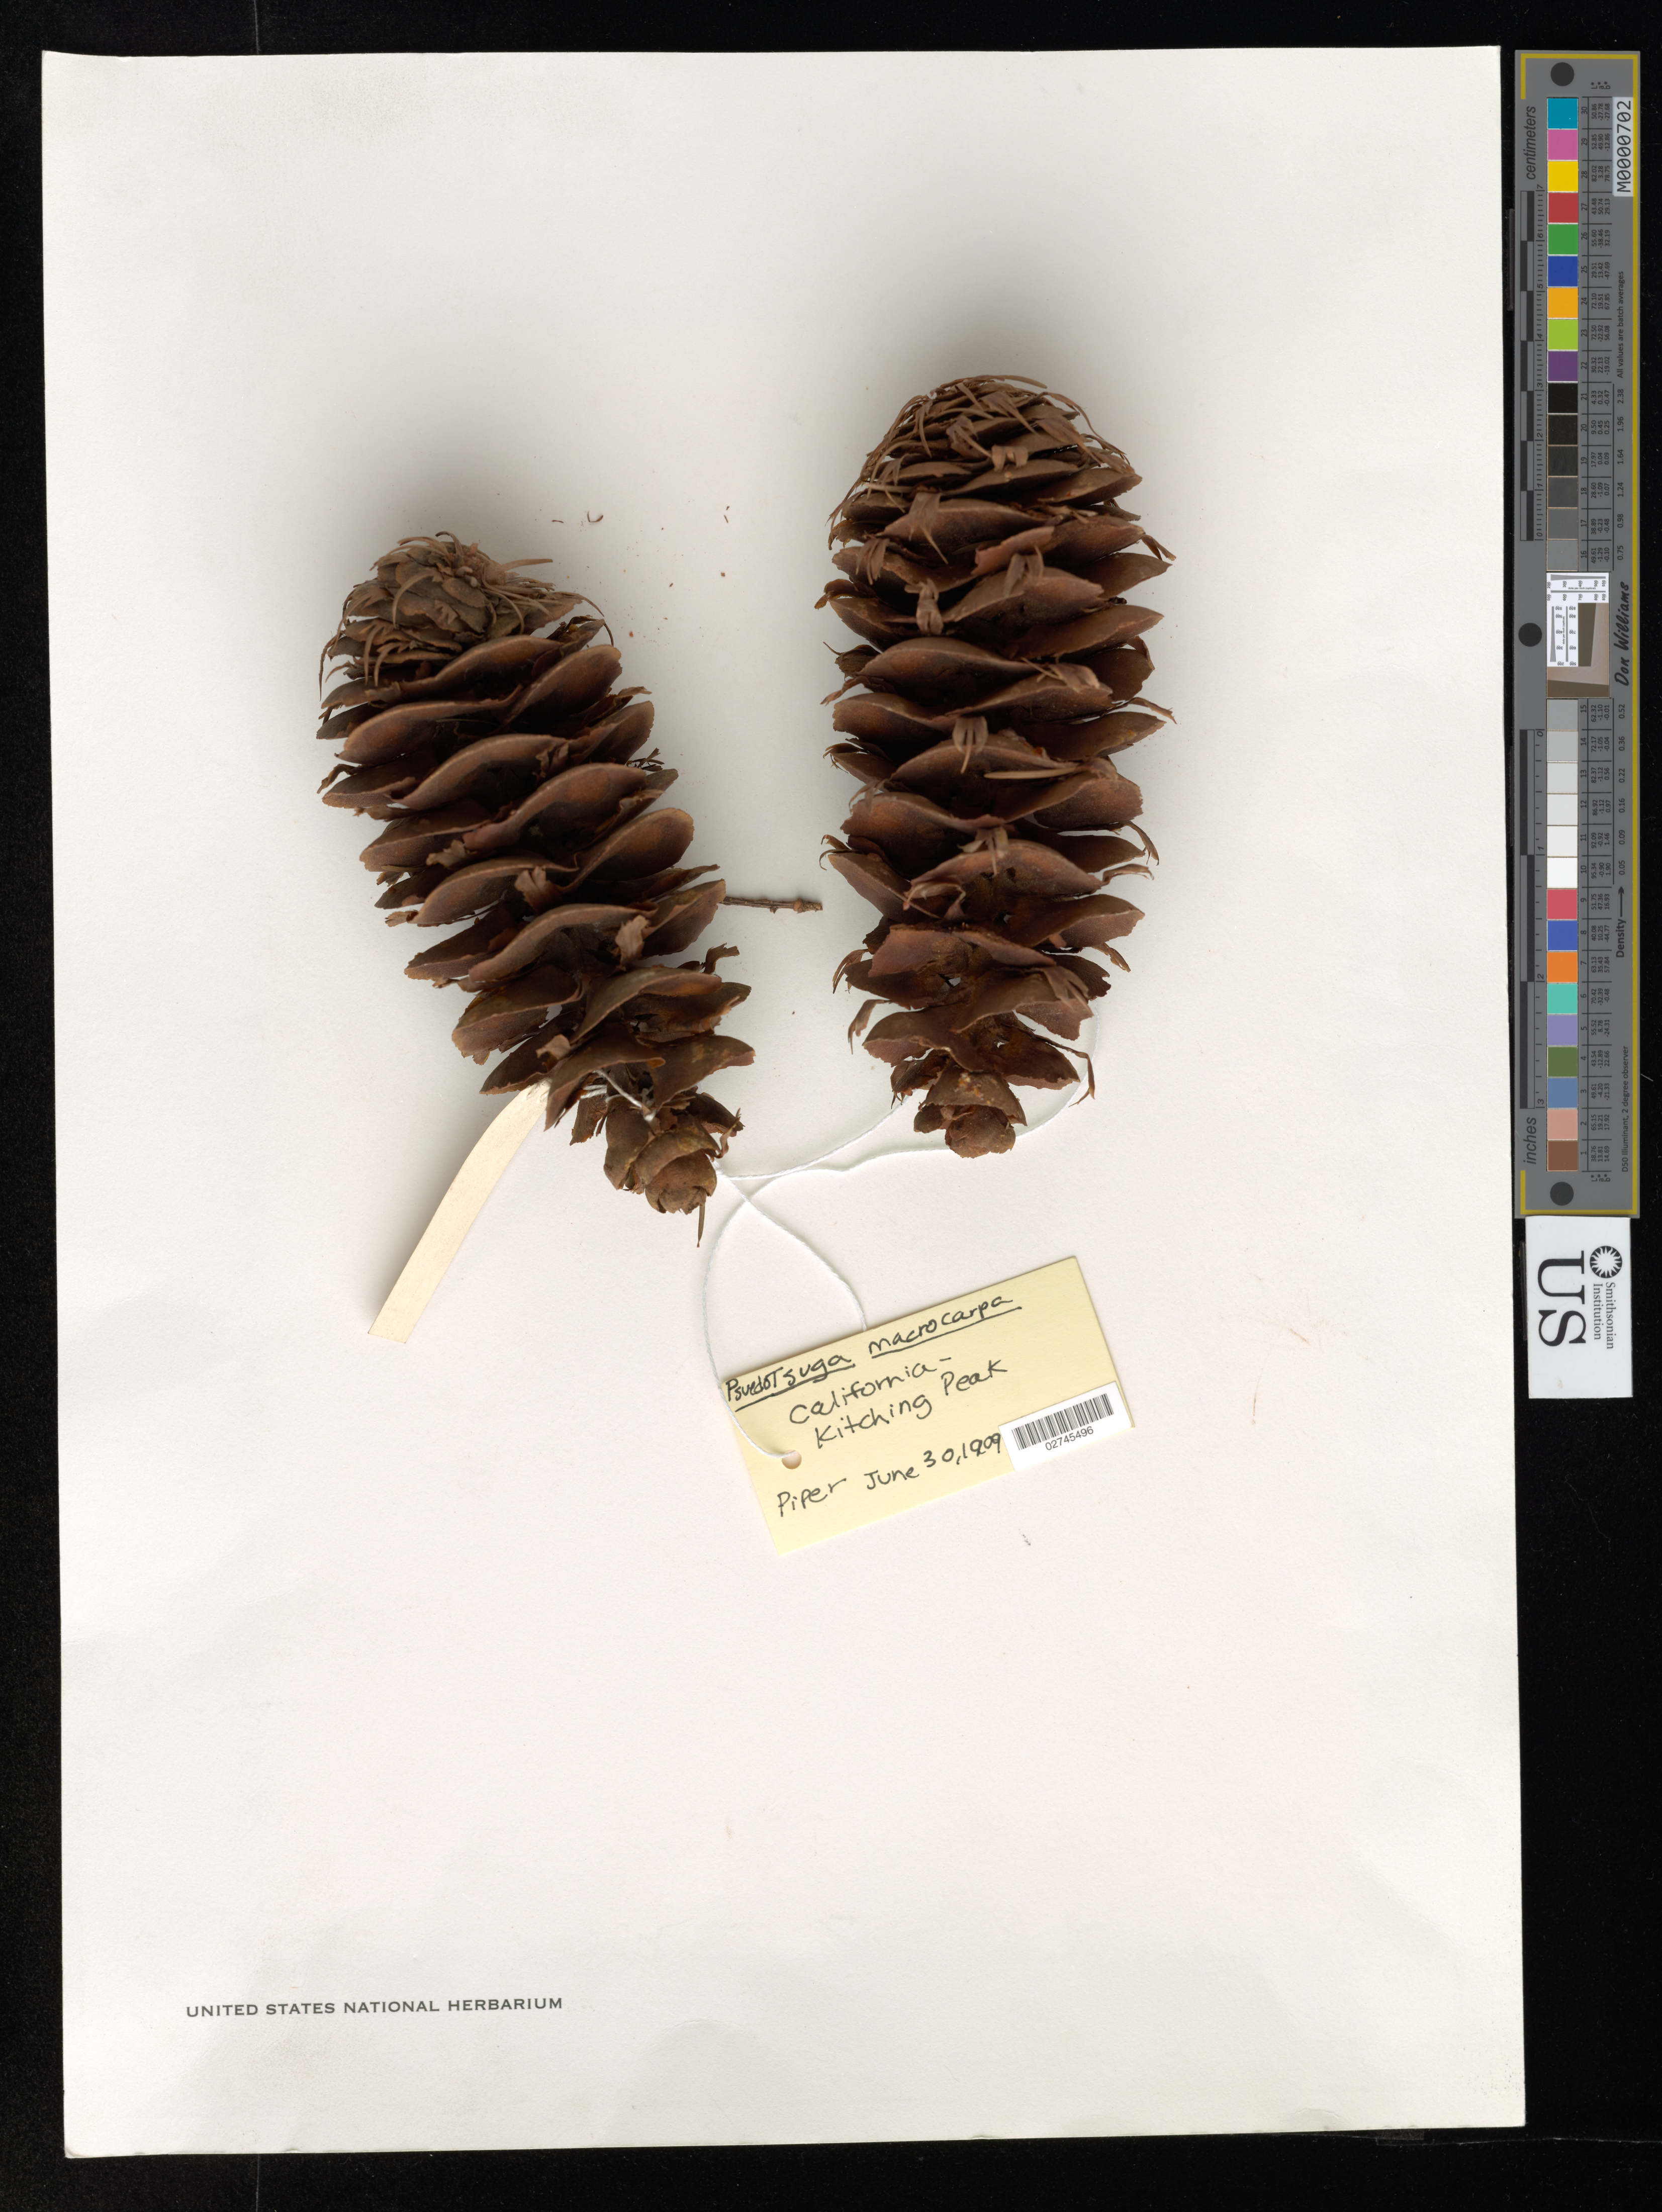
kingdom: Plantae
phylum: Tracheophyta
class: Pinopsida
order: Pinales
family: Pinaceae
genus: Pseudotsuga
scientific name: Pseudotsuga macrocarpa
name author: (Vasey) Mayr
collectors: S. Piper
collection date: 1909-06-30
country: United States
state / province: California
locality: Base of Kitching Peak